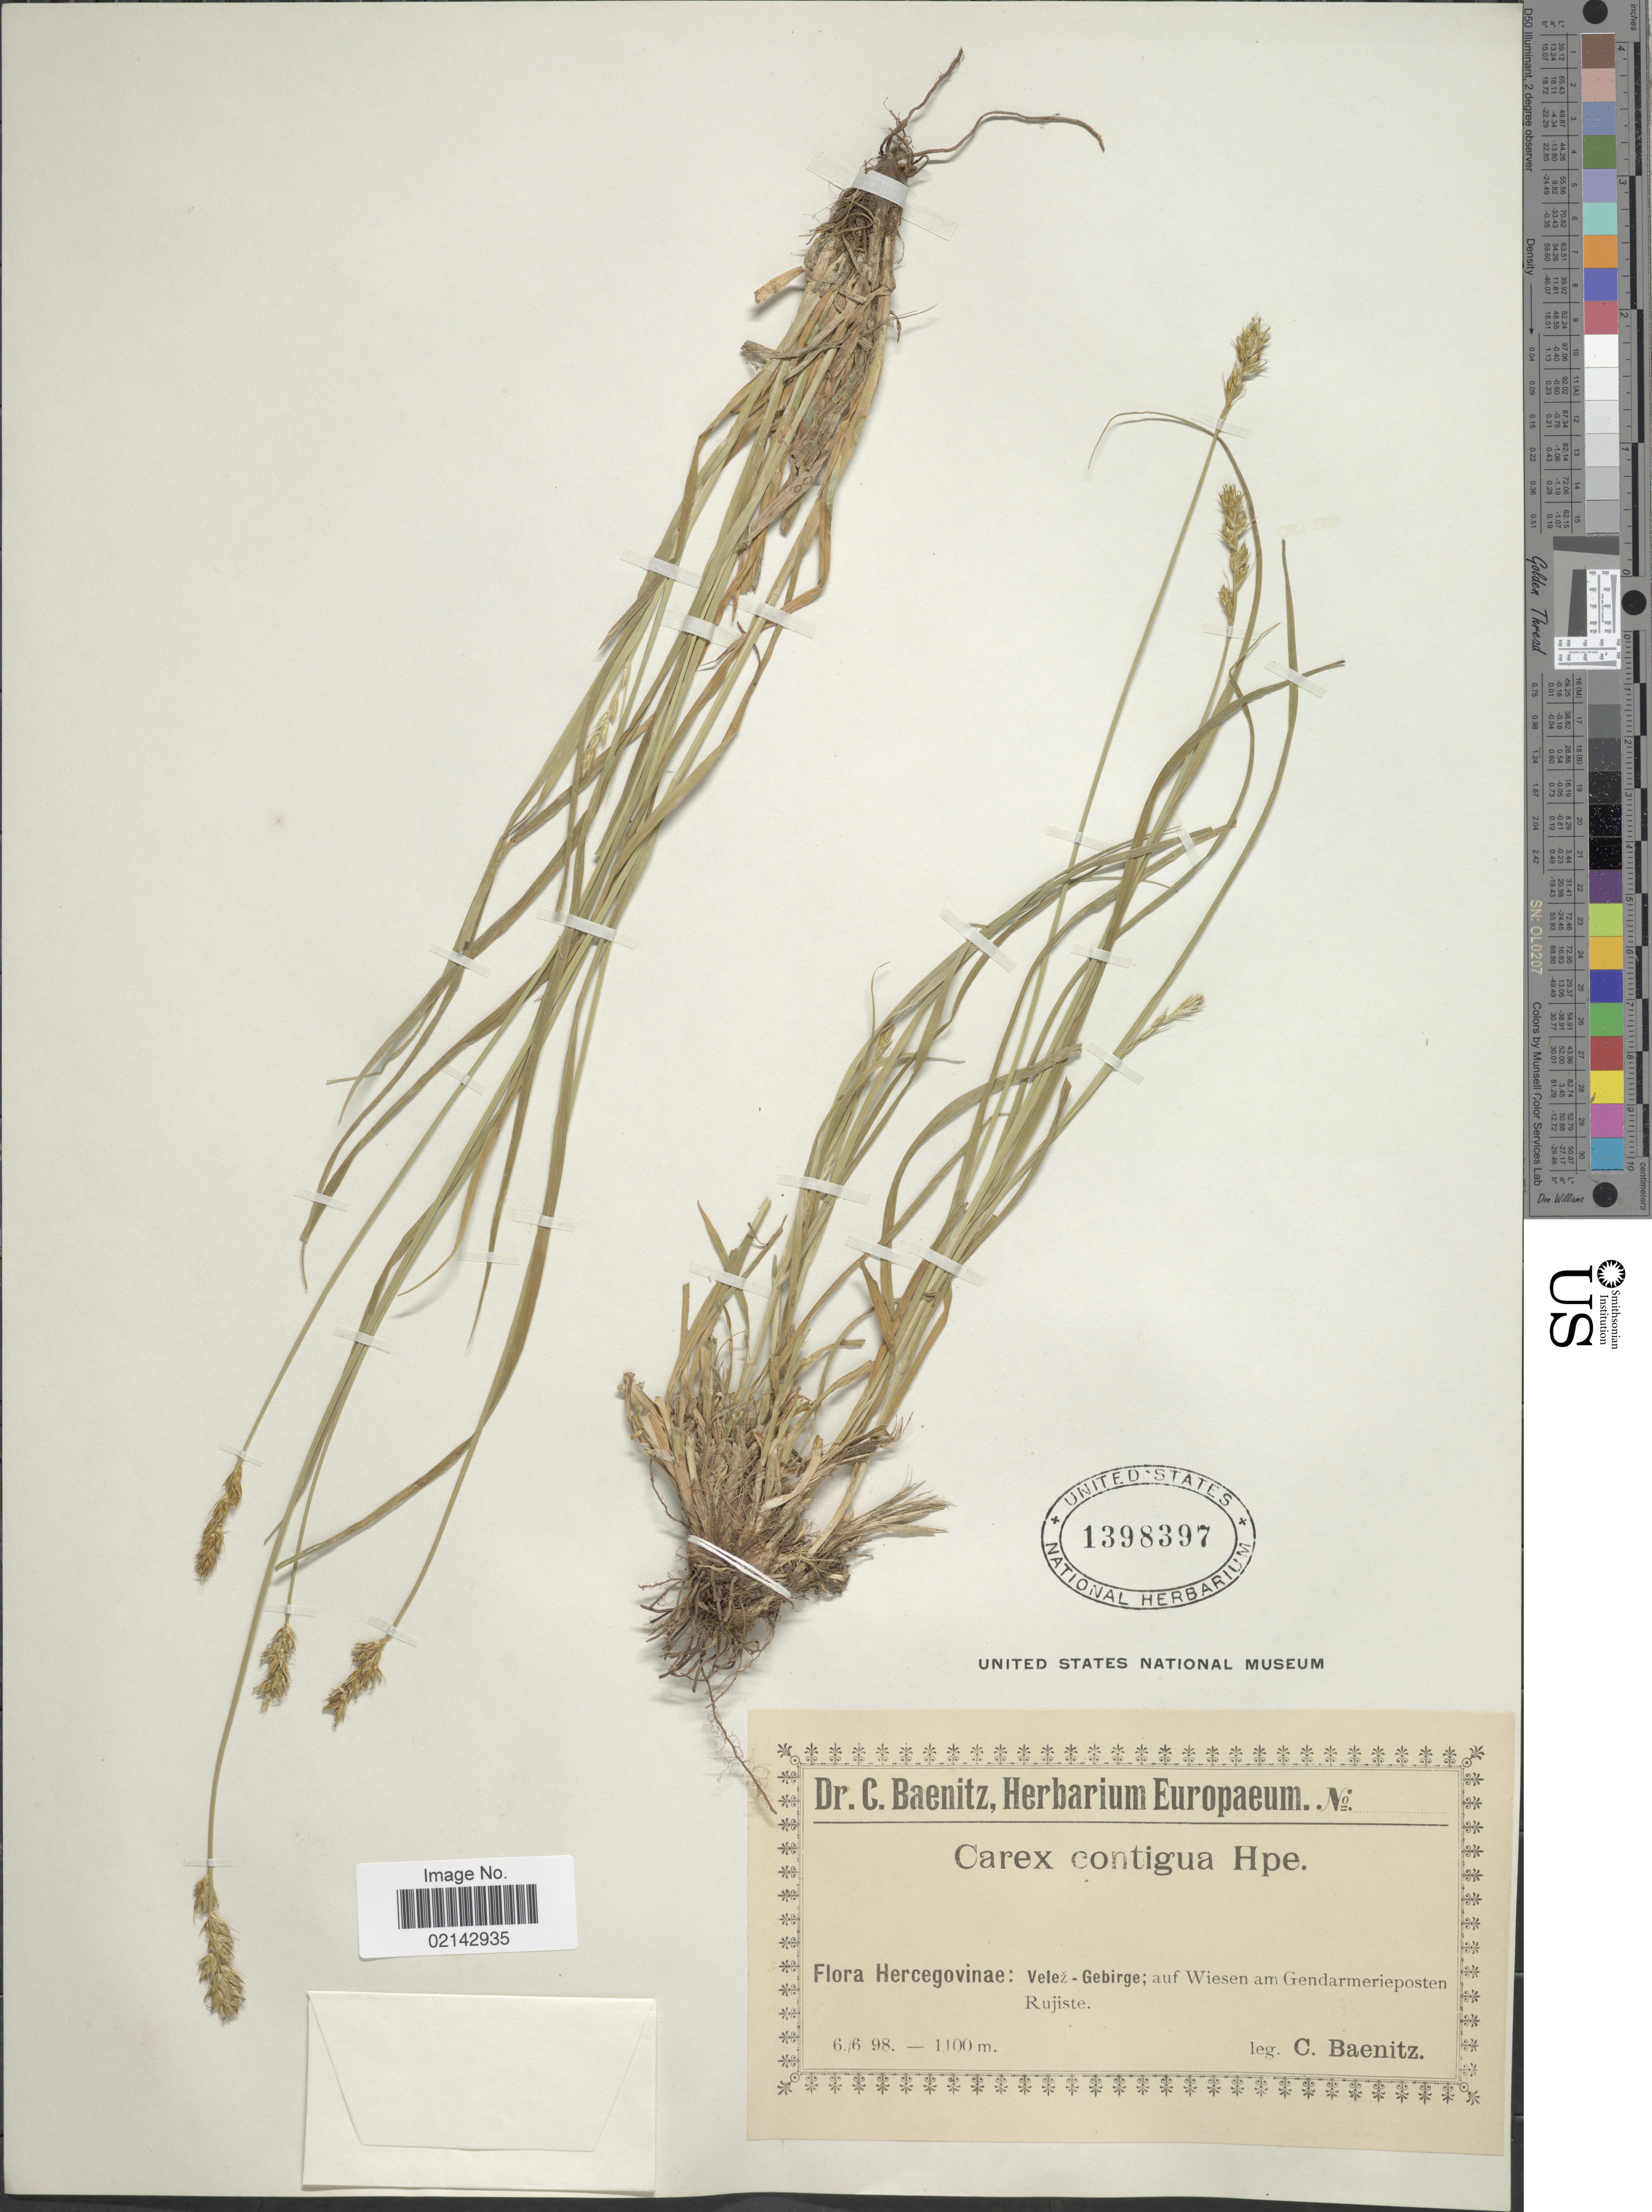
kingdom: Plantae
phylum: Tracheophyta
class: Liliopsida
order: Poales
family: Cyperaceae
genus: Carex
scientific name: Carex spicata subsp. spicata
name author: Huds.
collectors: C. G. Baenitz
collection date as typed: Transcribed d/m/y: 6/6/98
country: Bosnia and Herzegovina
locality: Hercegovinae: Velez-Gebirge; auf Wiesen am Gendarmerieposten Rujiste.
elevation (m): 1100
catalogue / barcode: US 1398397